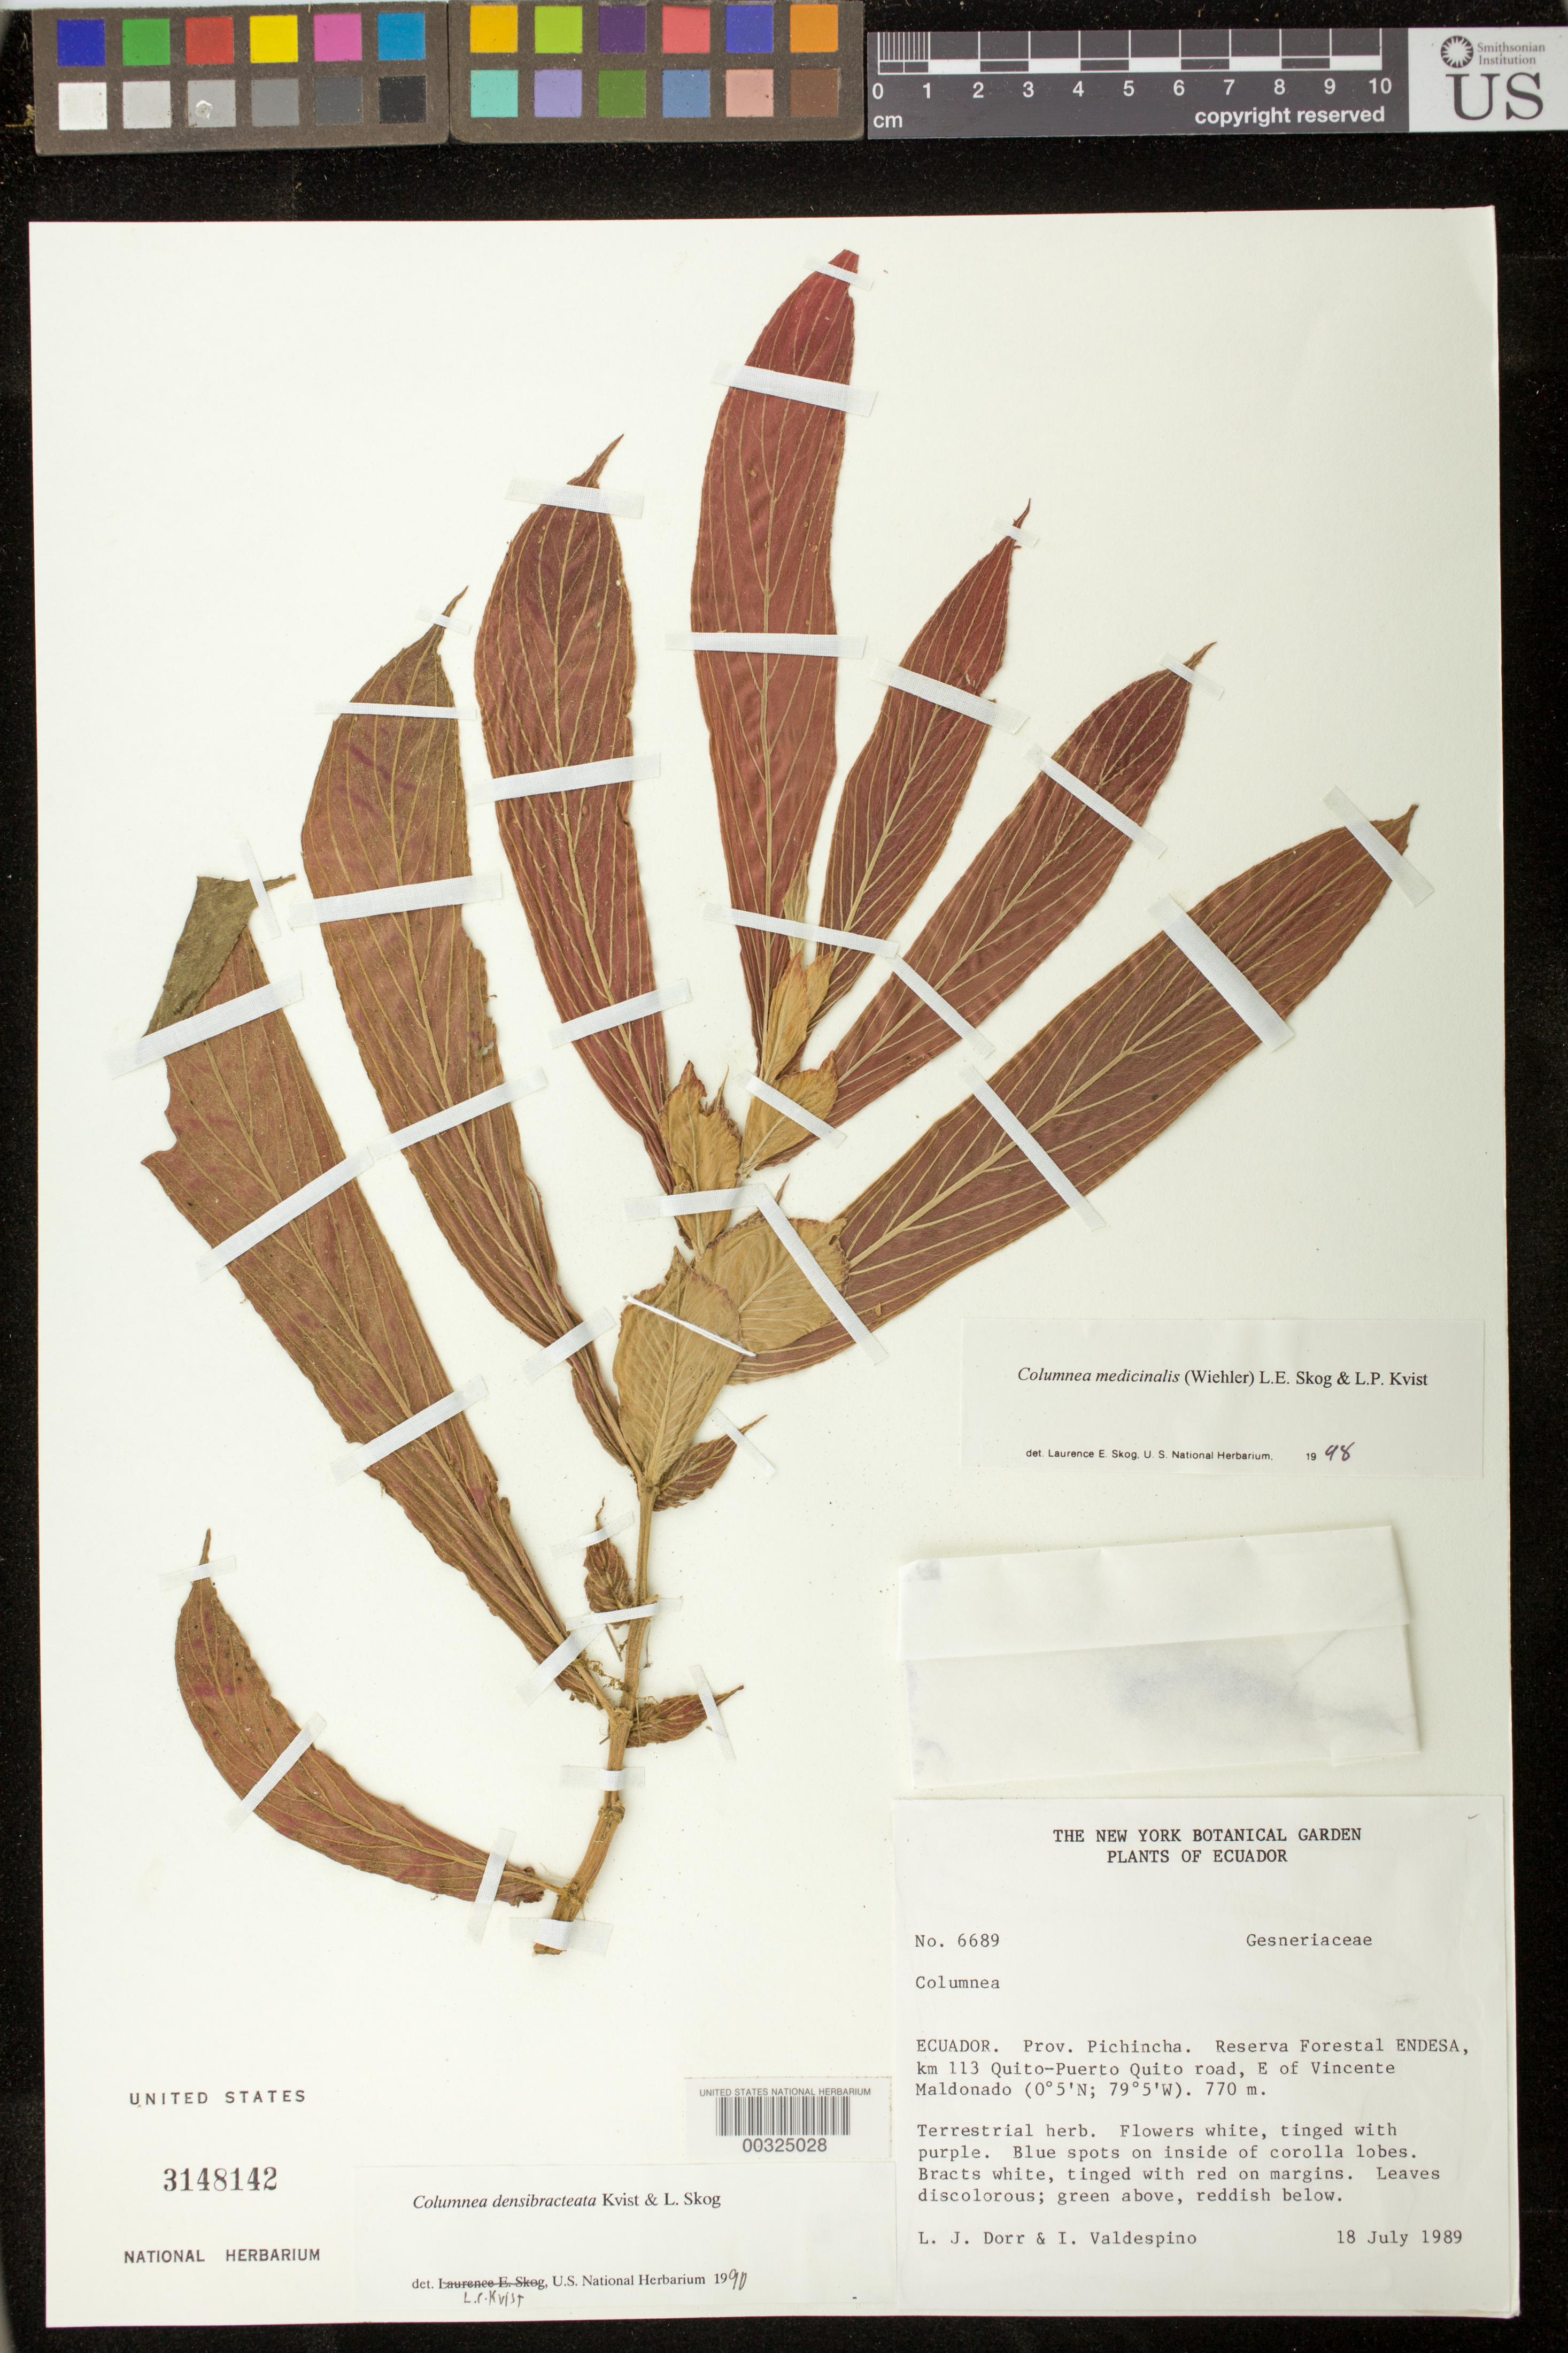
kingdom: Plantae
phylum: Tracheophyta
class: Magnoliopsida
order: Lamiales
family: Gesneriaceae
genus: Columnea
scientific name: Columnea medicinalis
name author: (Wiehler) L.E. Skog & L.P. Kvist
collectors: L. J. Dorr & I. A. Valdespino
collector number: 6689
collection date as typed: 18 Jul 1989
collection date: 1989-07-18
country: Ecuador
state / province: Pichincha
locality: Reserva Forestal Endesa, km 113 Quito-Puerto Quito road, E of Vincente Maldonado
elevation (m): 770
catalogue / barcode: US 3148142